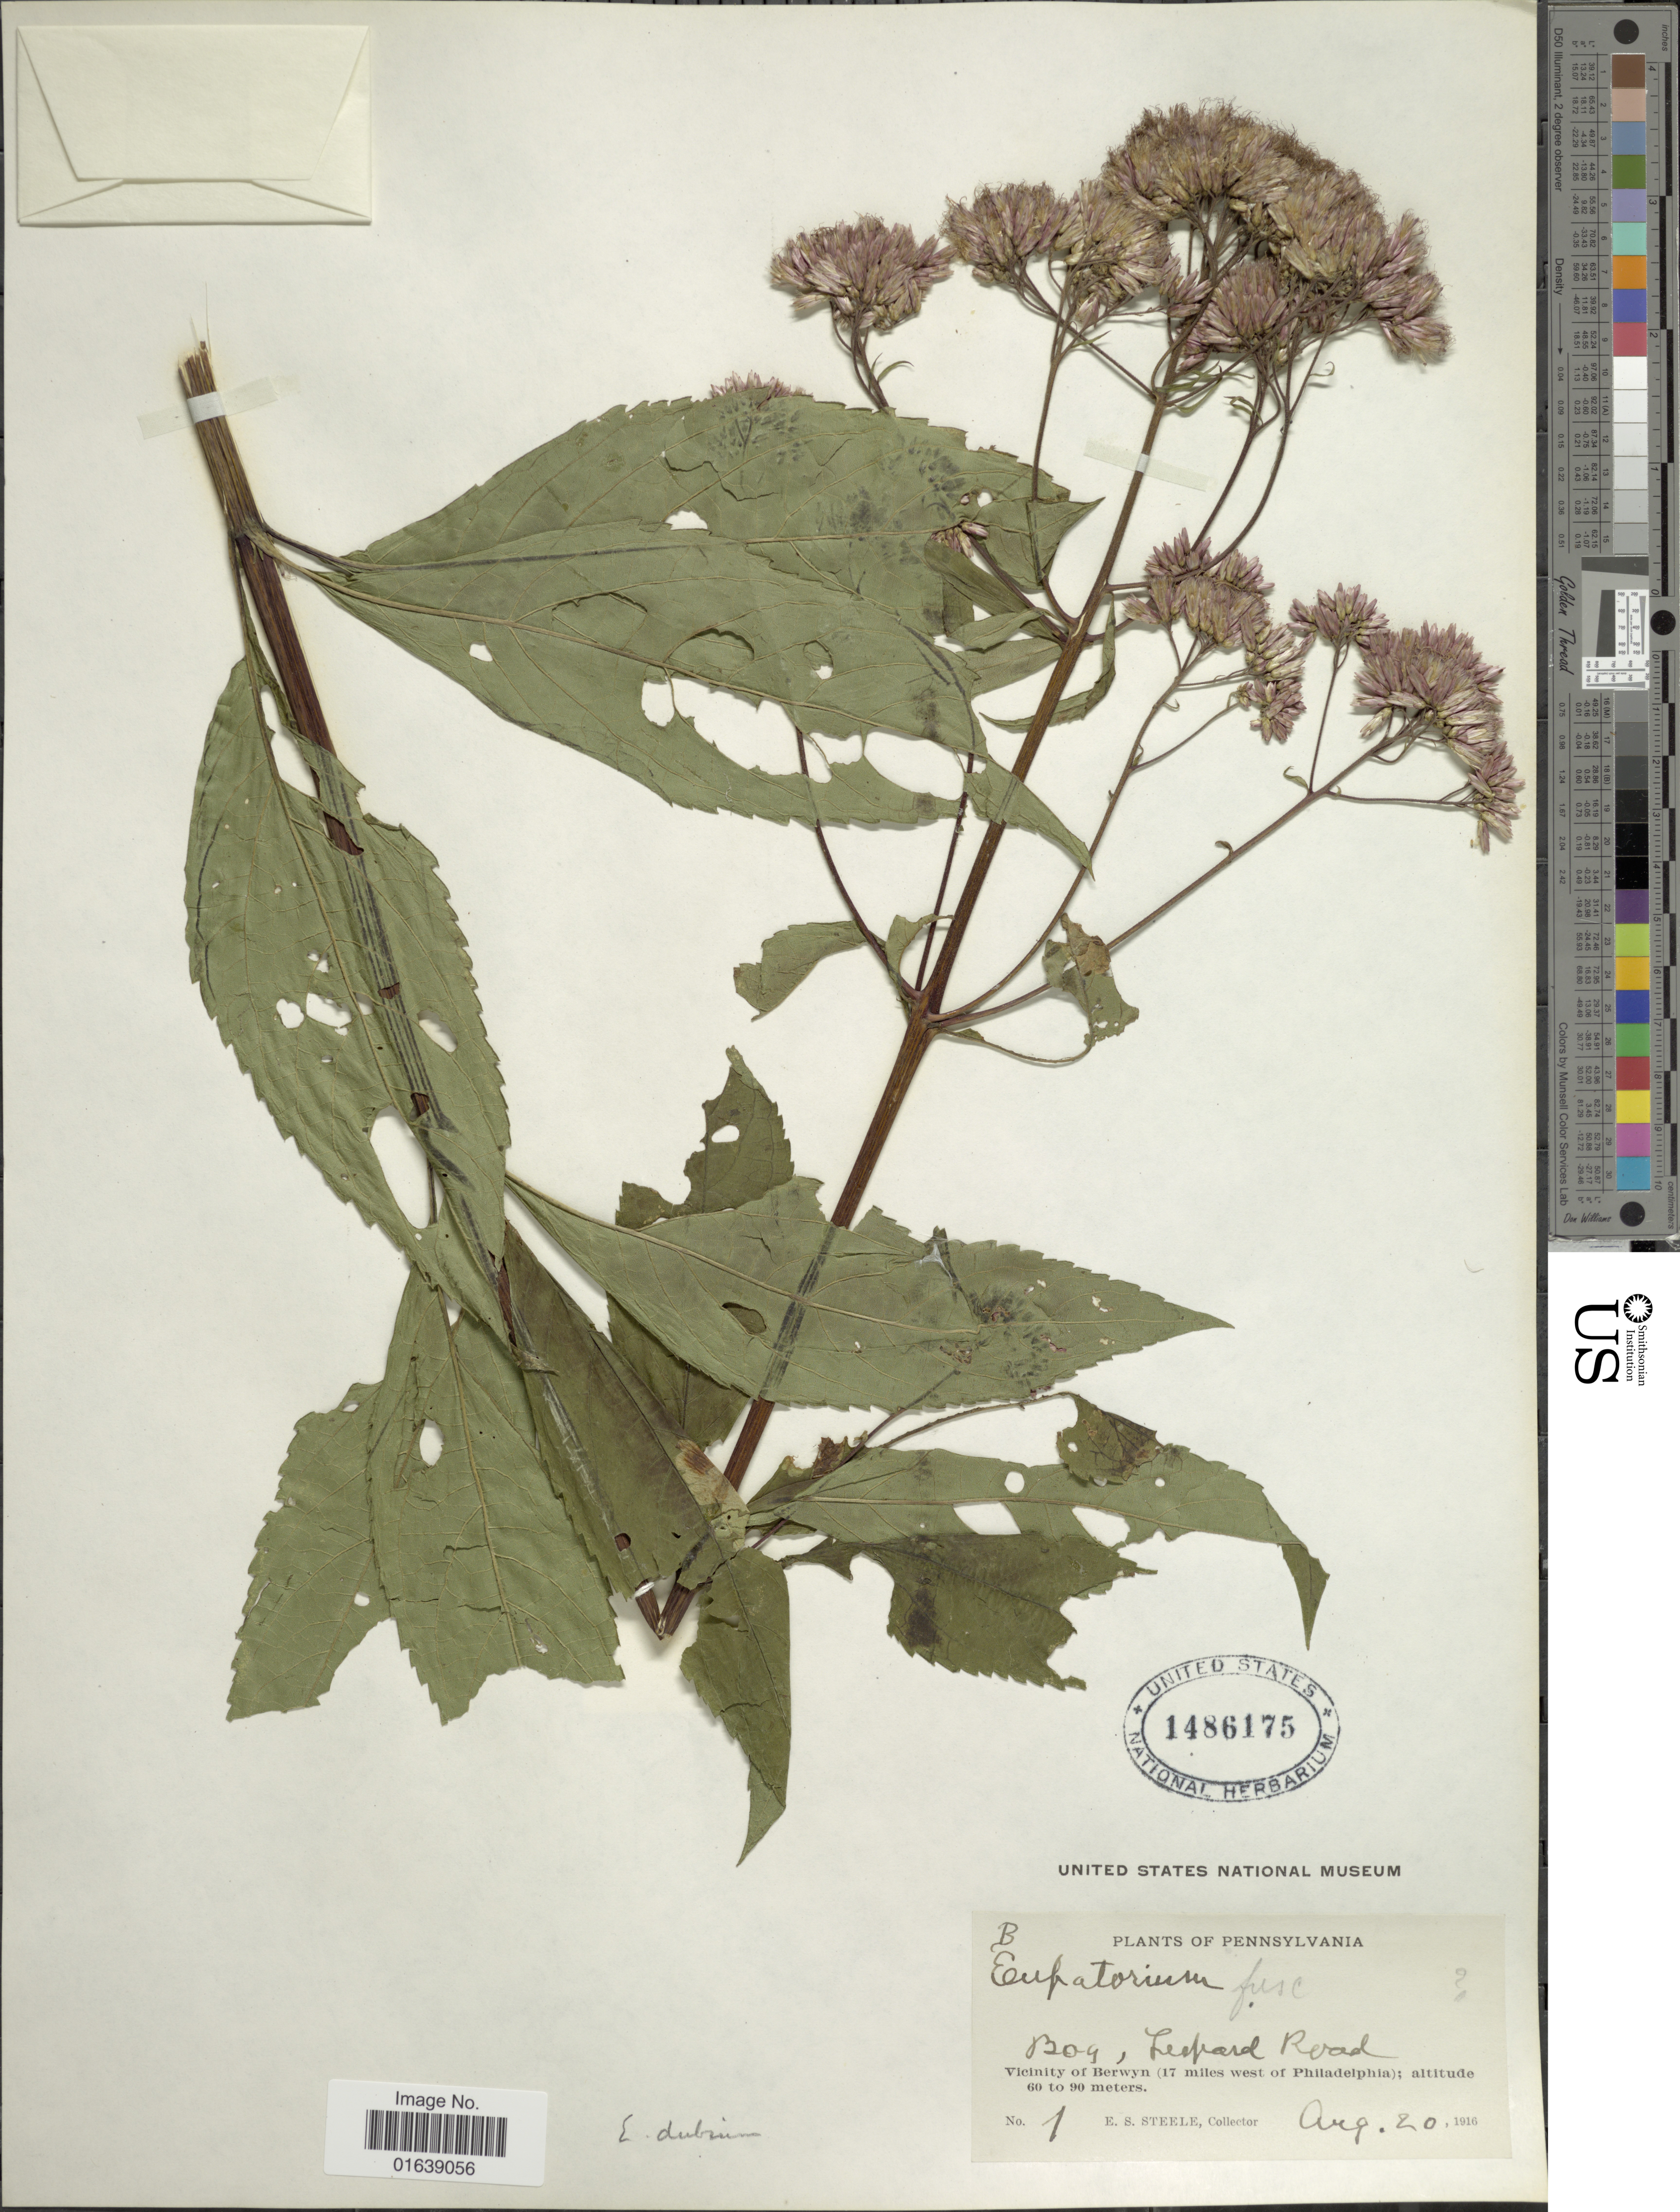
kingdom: Plantae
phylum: Tracheophyta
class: Magnoliopsida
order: Asterales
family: Asteraceae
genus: Eupatorium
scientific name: Eupatorium dubium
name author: Willd. ex Poir.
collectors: E. Steele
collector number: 1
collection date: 1916-08-20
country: United States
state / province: Pennsylvania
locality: Pennsylvania. Bog, leopard Road. Vicinity of Berwyn (17 miles west of Philadelphia)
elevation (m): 60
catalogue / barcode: US 1486175